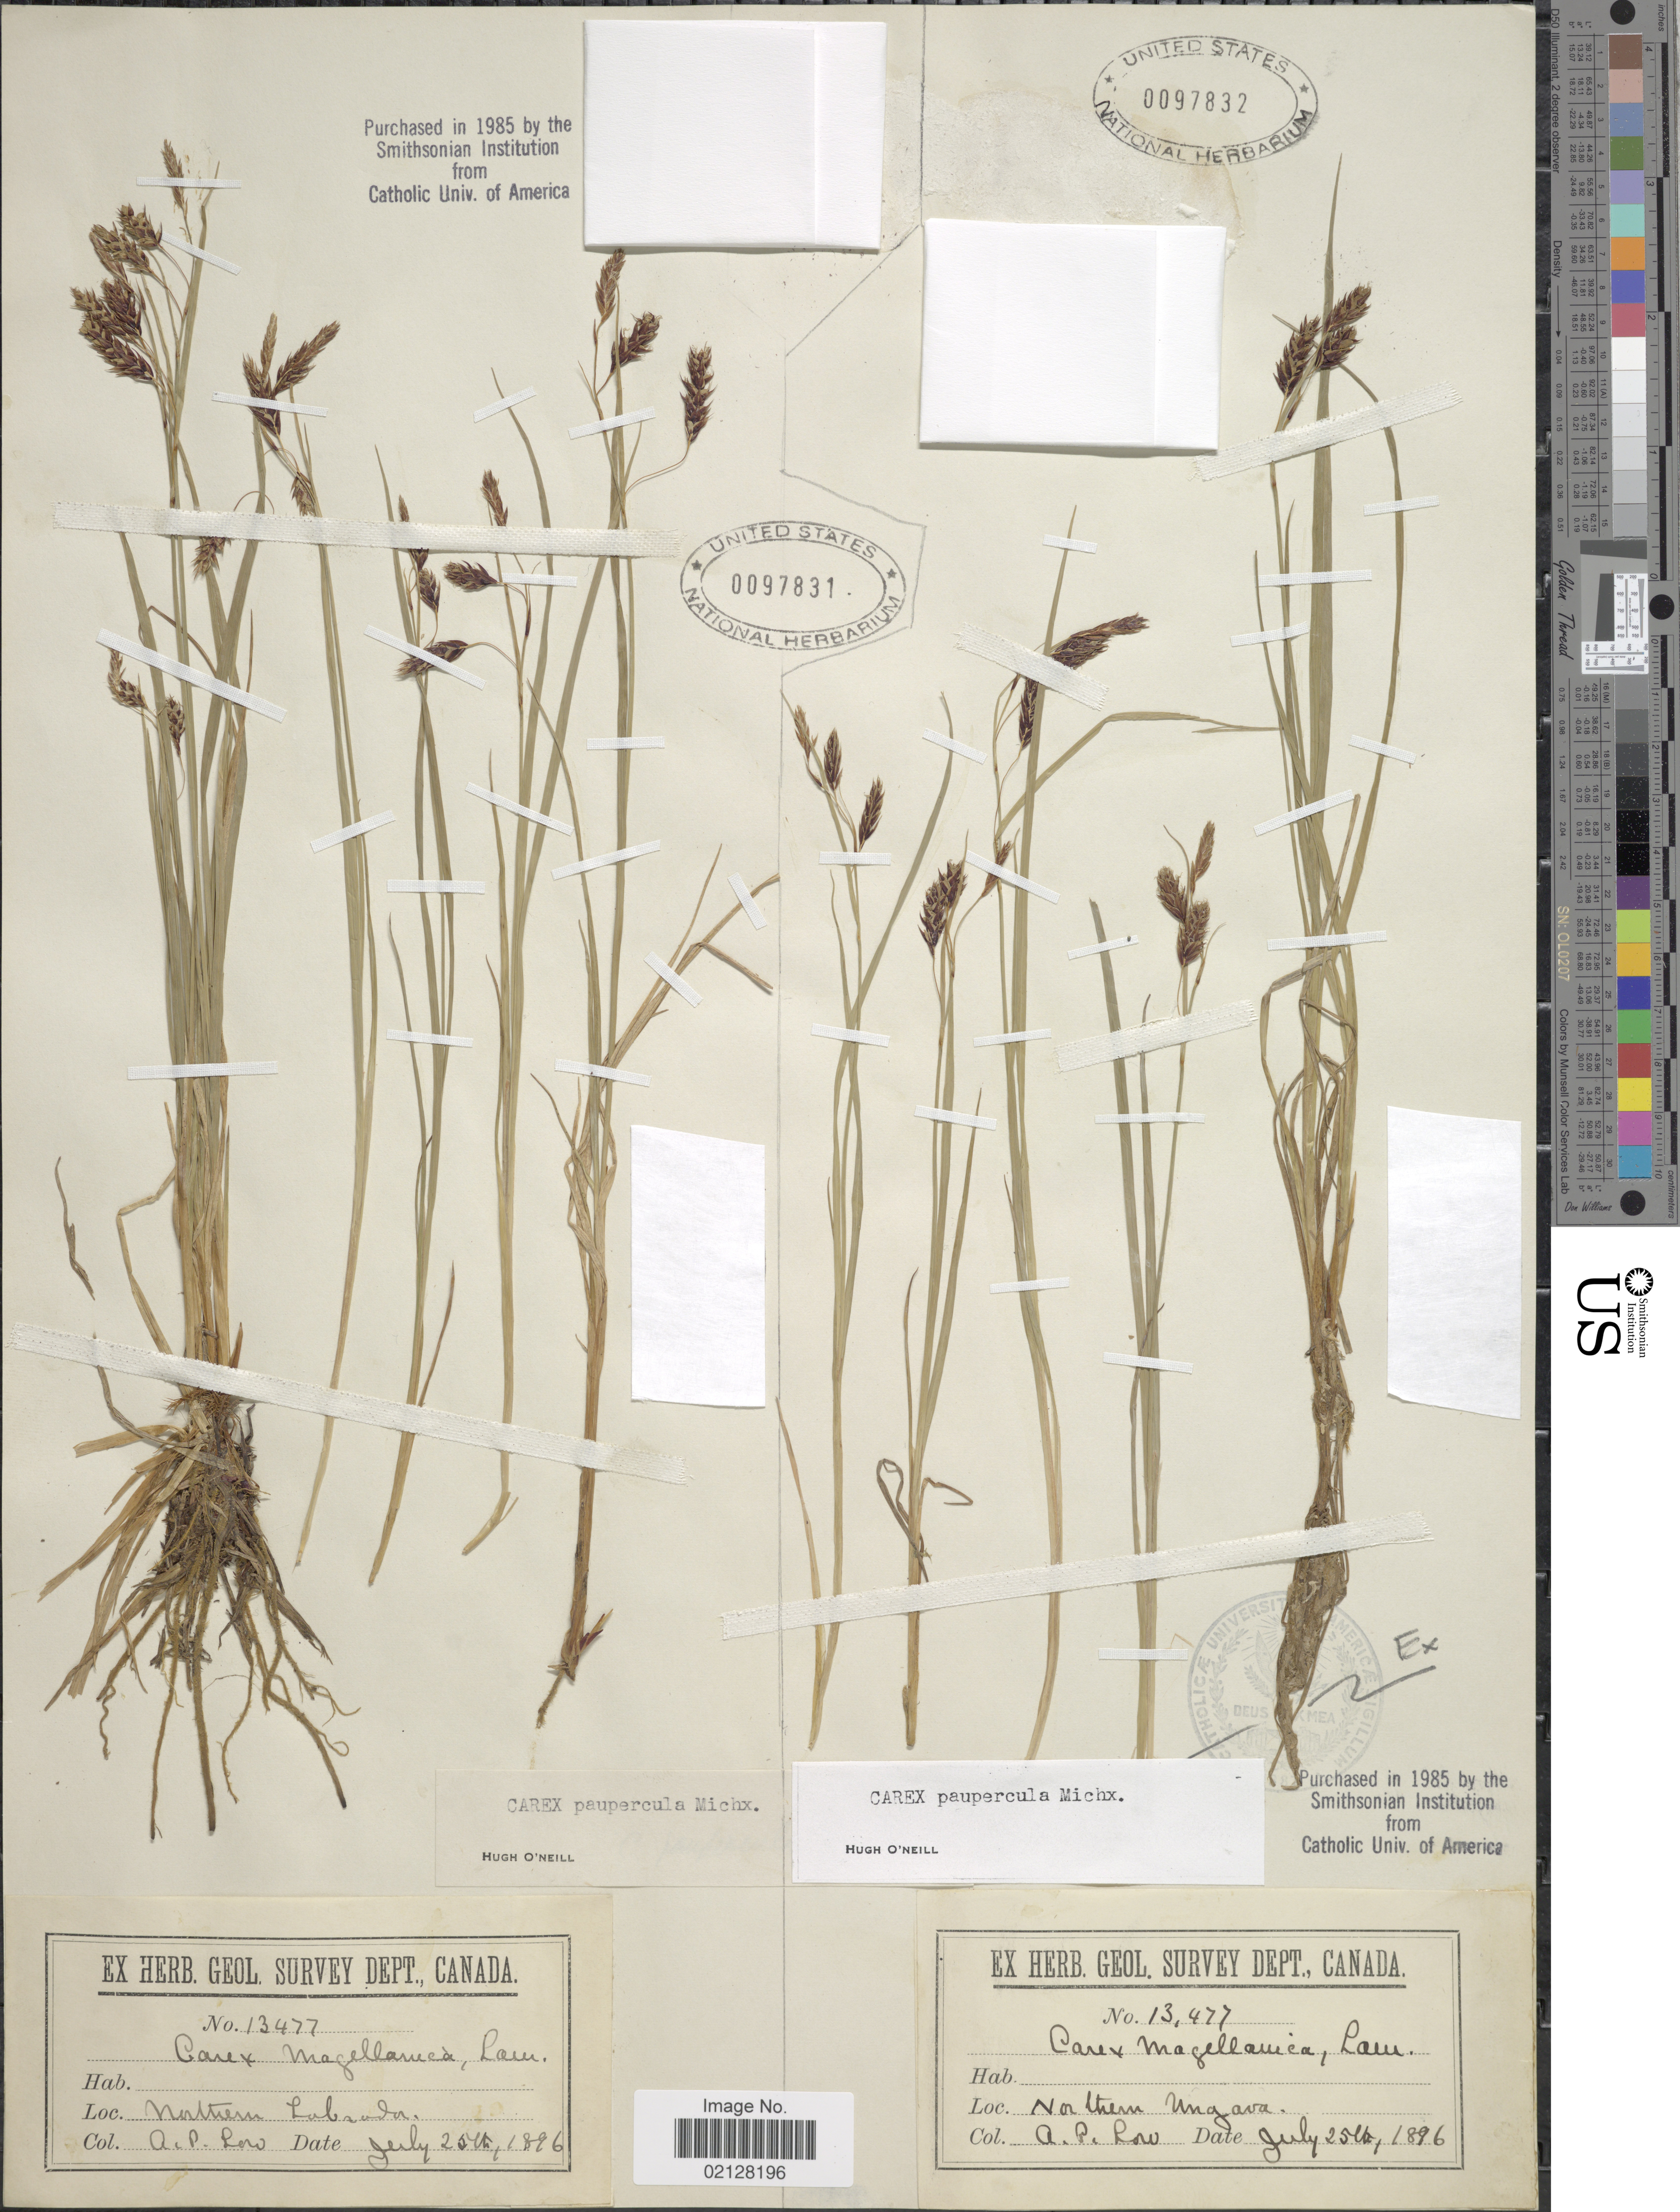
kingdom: Plantae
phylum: Tracheophyta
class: Liliopsida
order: Poales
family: Cyperaceae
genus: Carex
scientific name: Carex magellanica subsp. irrigua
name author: (Wahlenb.) Hiitonen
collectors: A. Low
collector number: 13477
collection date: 1896-07-25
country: Canada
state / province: Quebec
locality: Northern Ungava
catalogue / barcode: US 97832-2